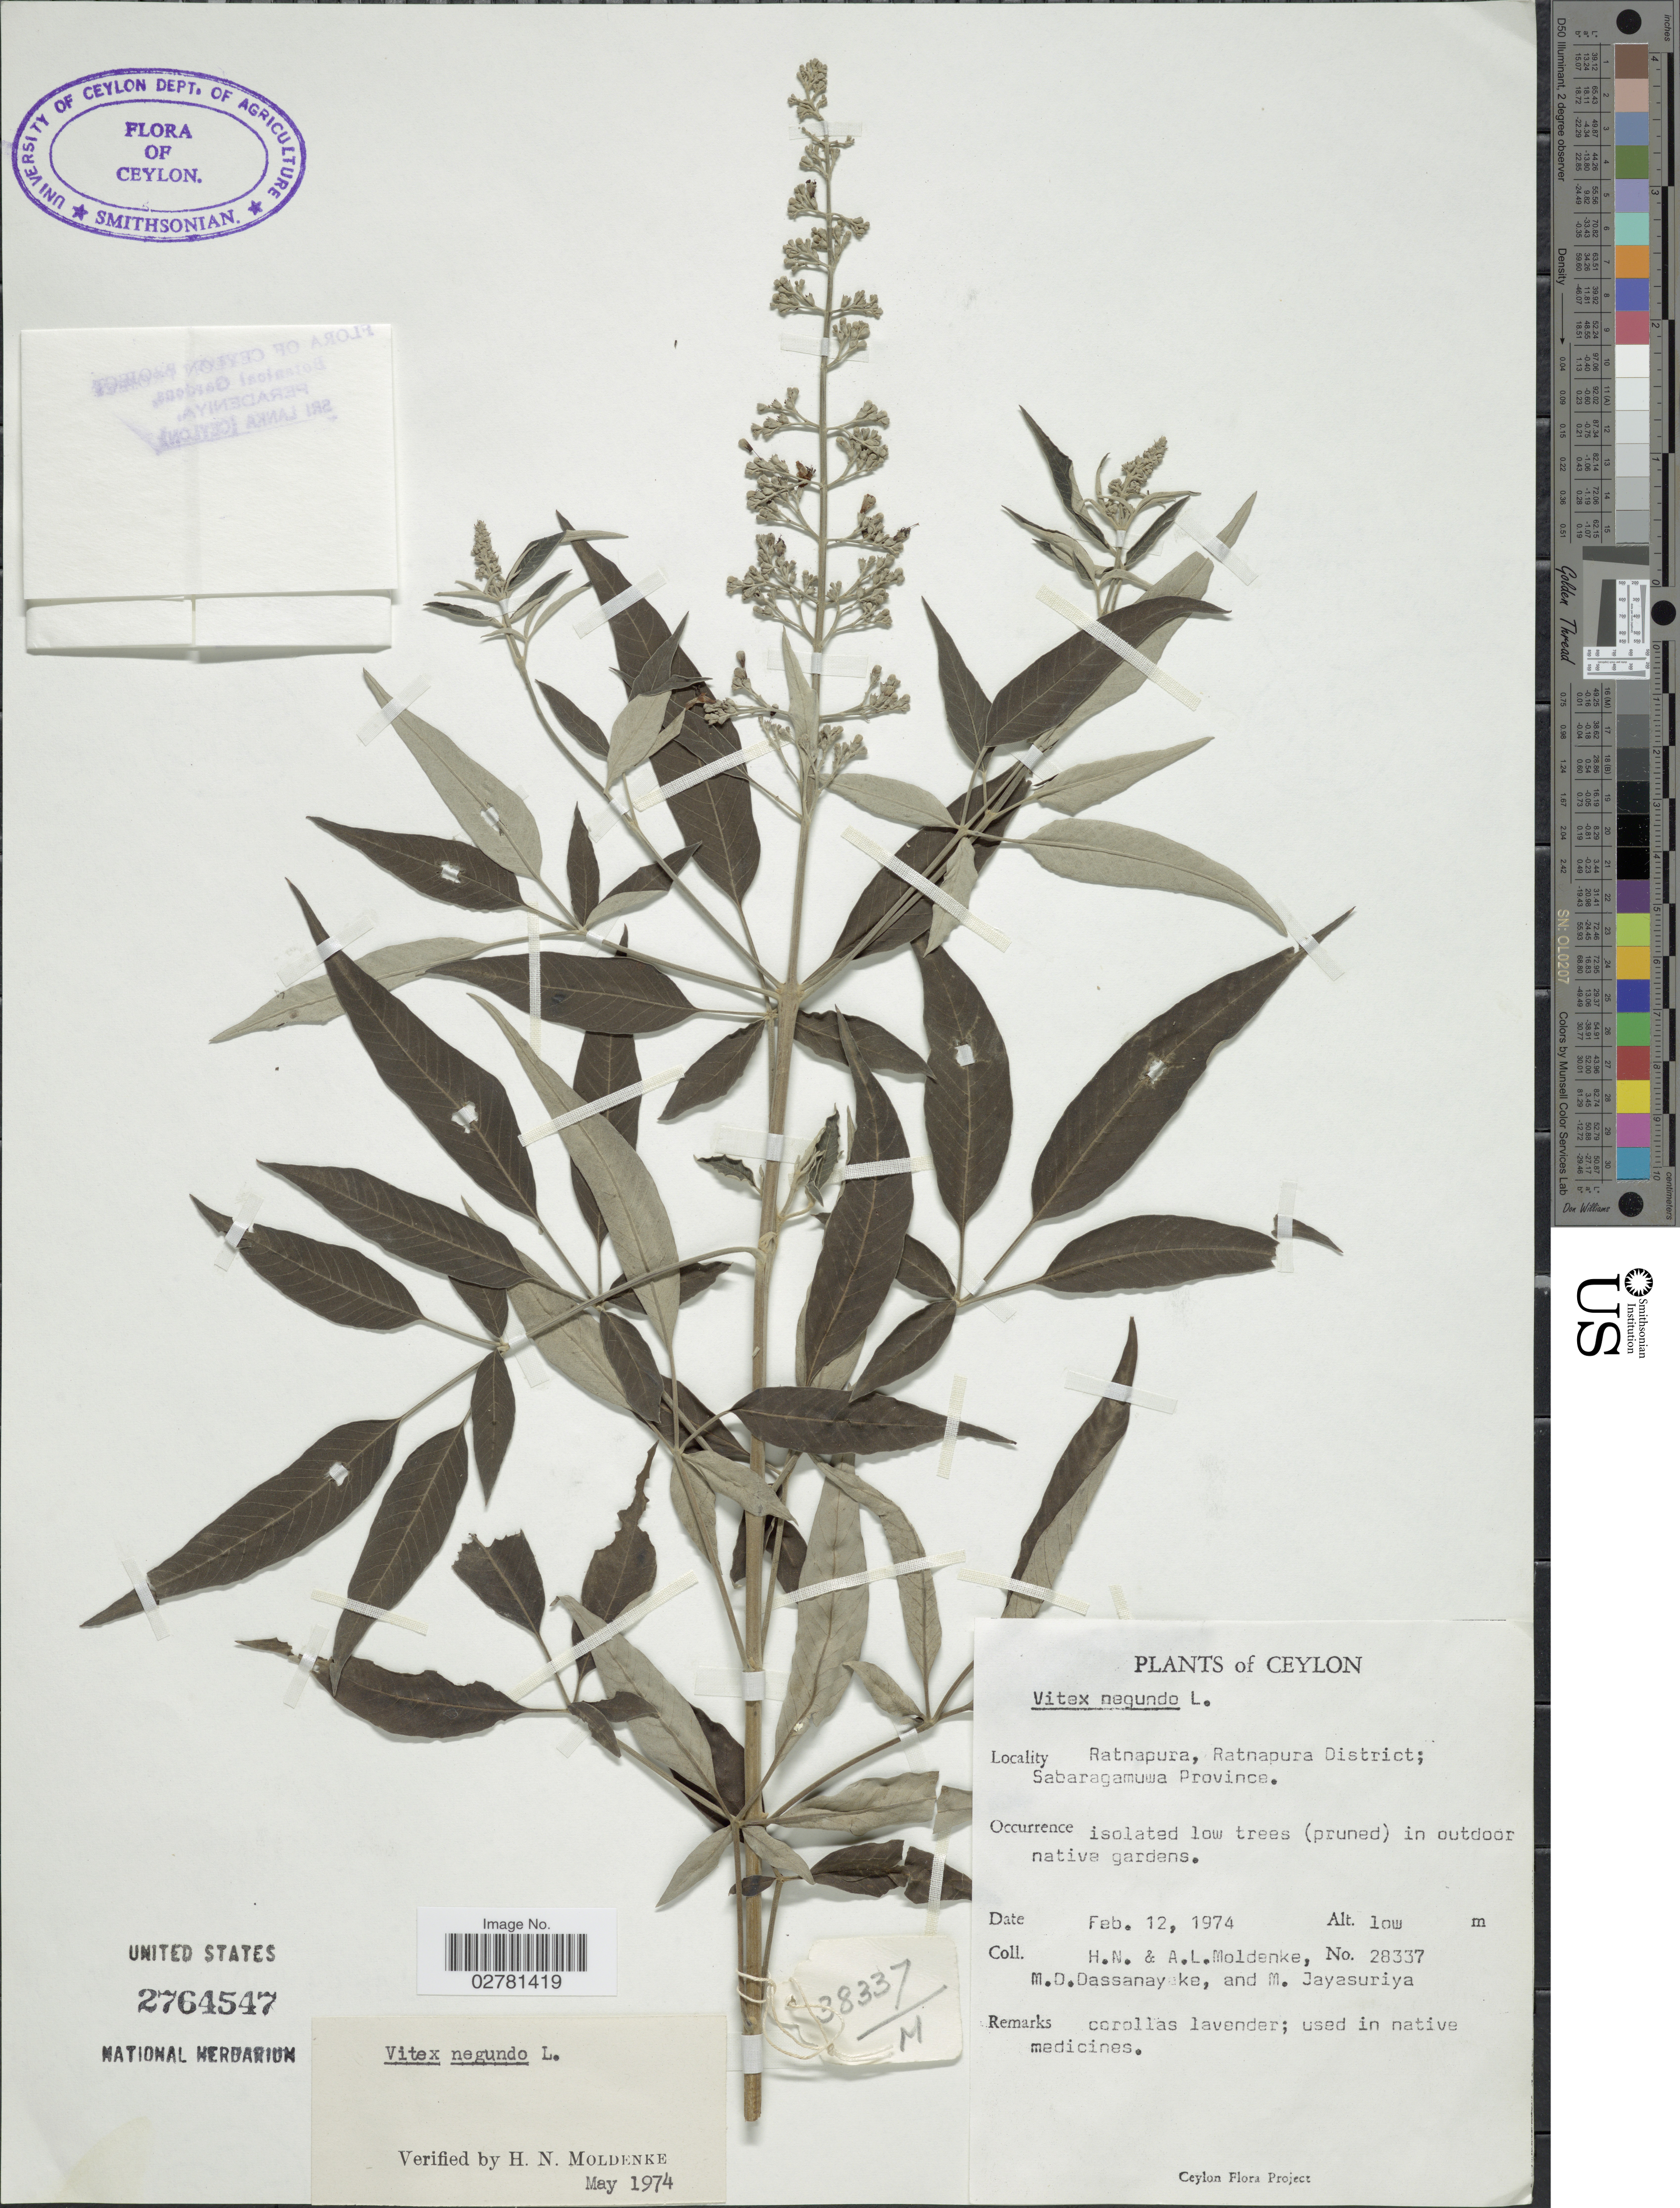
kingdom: Plantae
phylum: Tracheophyta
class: Magnoliopsida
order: Lamiales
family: Lamiaceae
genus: Vitex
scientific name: Vitex negundo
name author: L.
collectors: H. N. Moldenke, A. L. Moldenke, M. D. Dassanayake & M. Jayasuriya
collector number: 28337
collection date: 1974-02-12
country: Sri Lanka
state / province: Sabaragamuwa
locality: Ceylon. Ratnapura, Ratnapura District.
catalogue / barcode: US 2764547